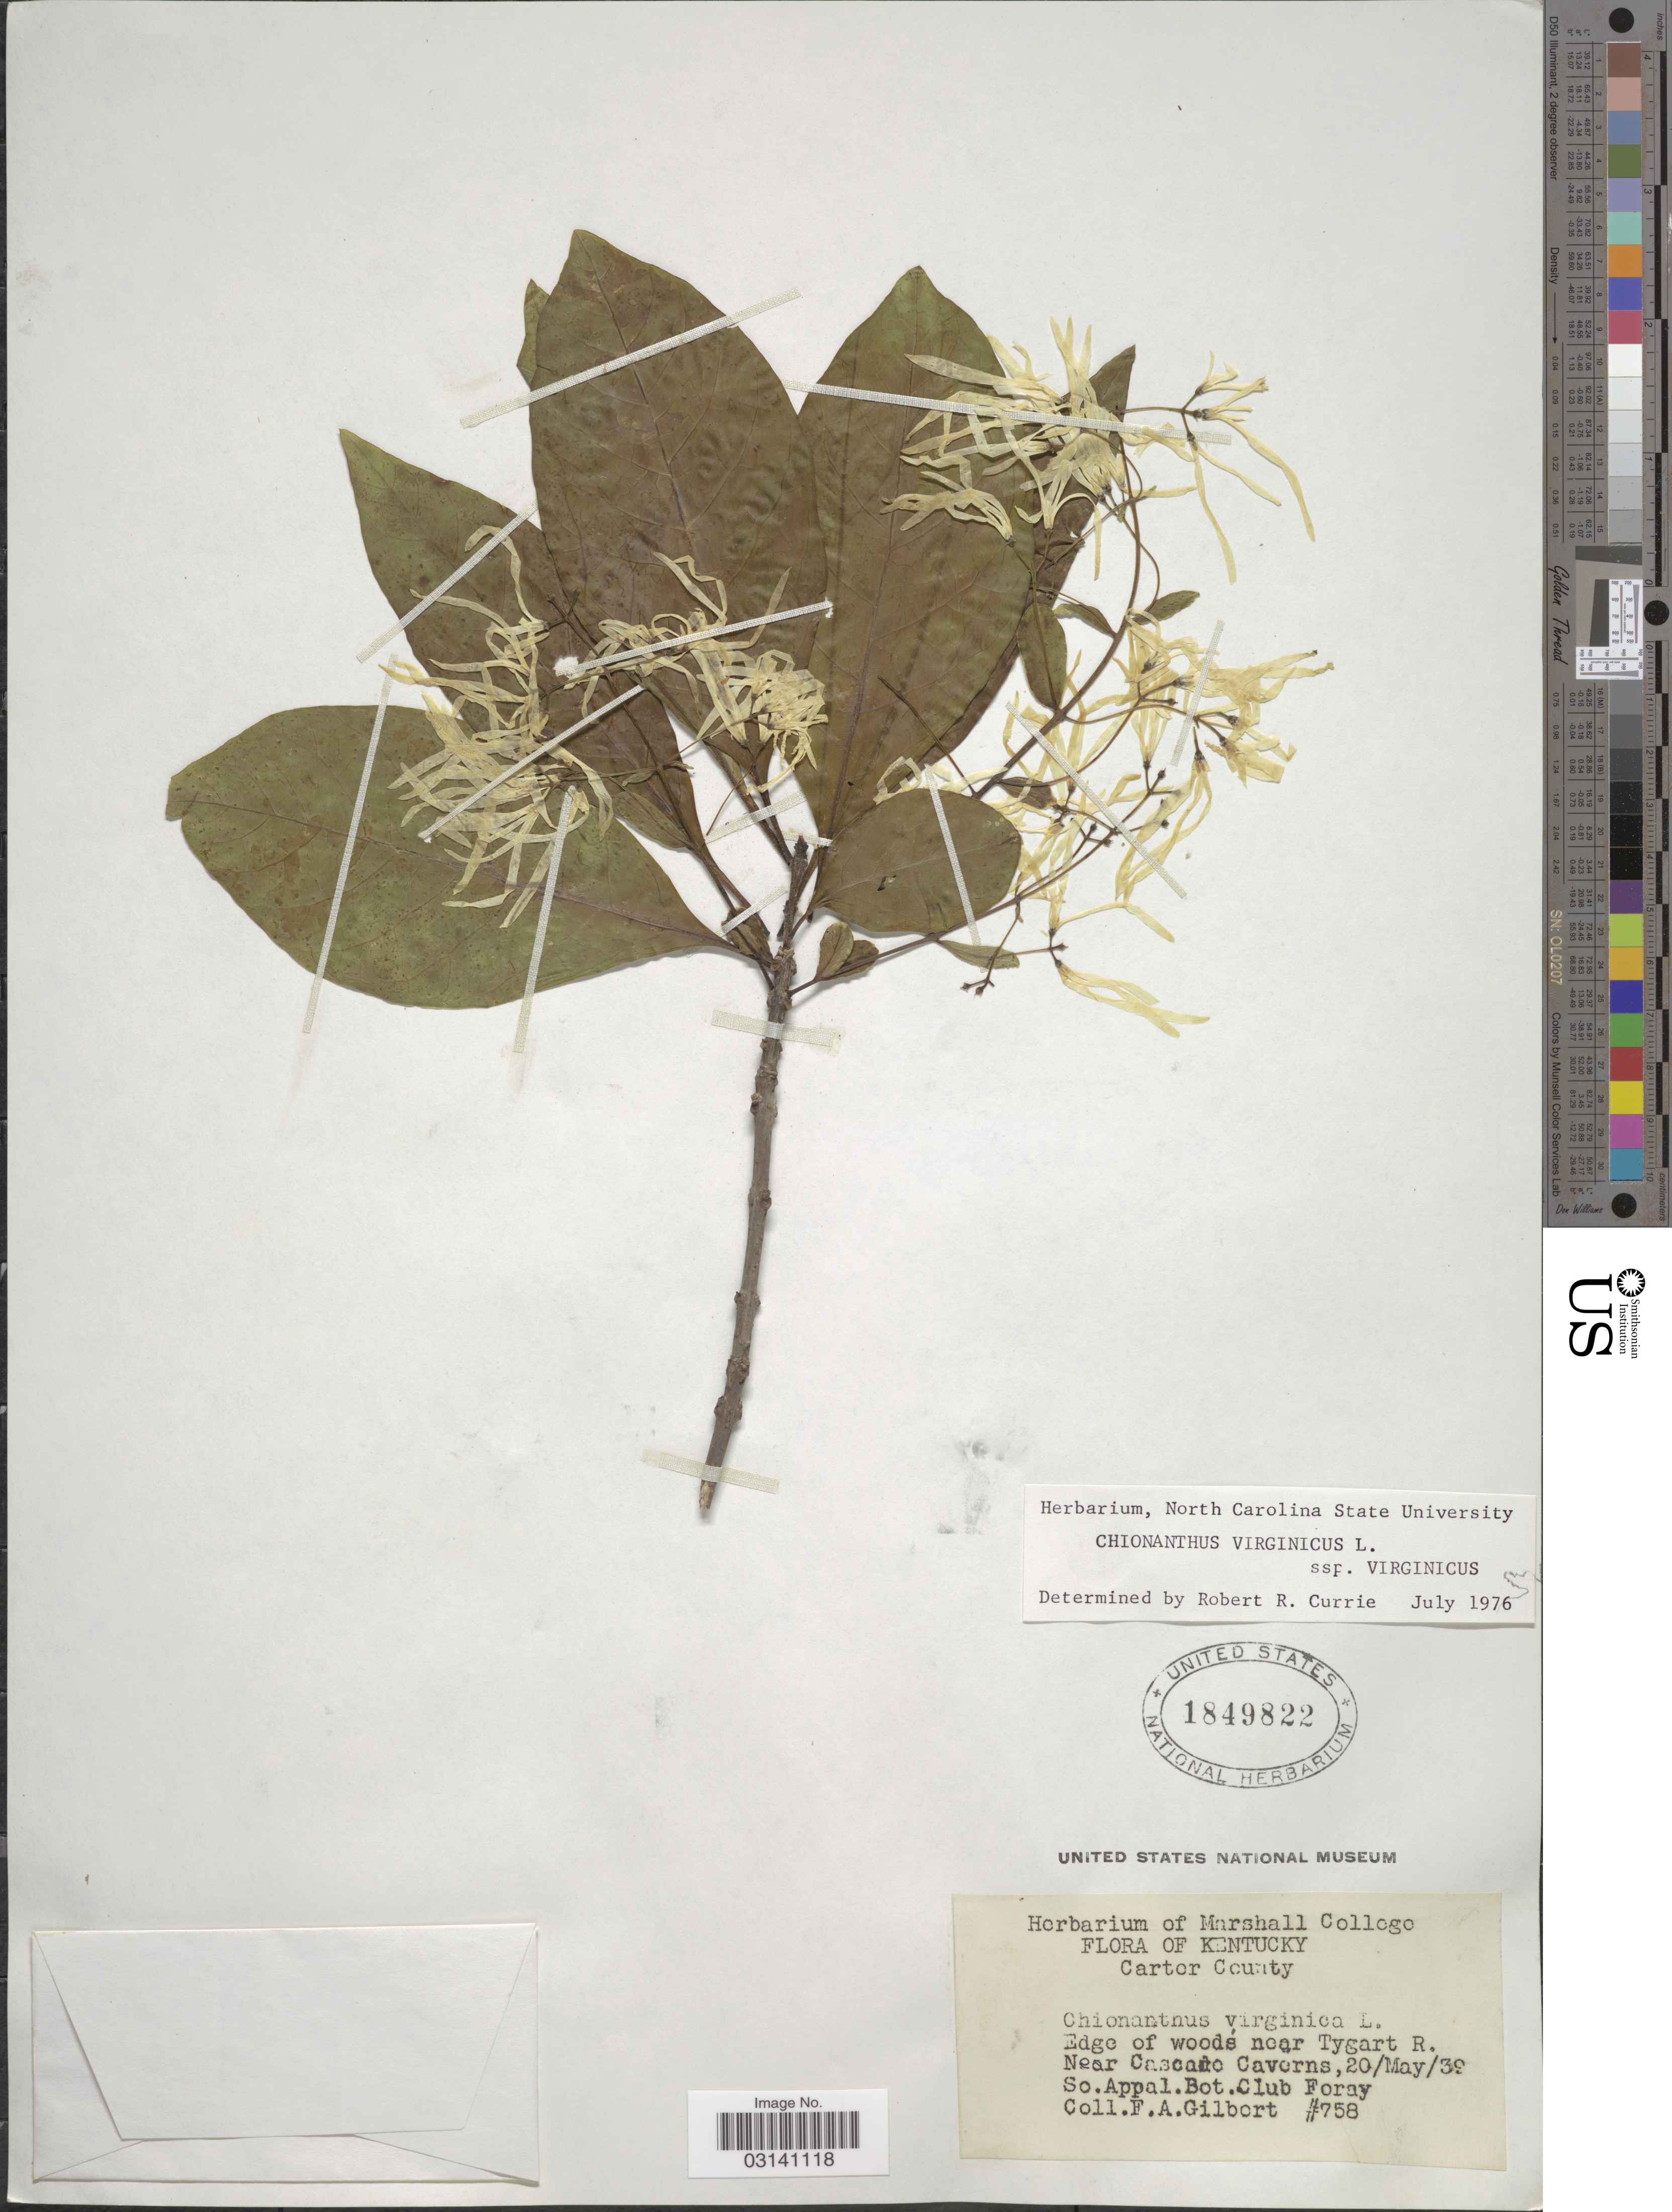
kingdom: Plantae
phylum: Tracheophyta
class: Magnoliopsida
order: Lamiales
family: Oleaceae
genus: Chionanthus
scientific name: Chionanthus virginicus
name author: L.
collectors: F. A. Gilbert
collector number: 758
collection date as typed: Transcribed d/m/y: 20/5/39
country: United States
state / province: Kentucky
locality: Carter County. Edge of woods near Tygart R. Near Cascade Caverns.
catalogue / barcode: US 1849822